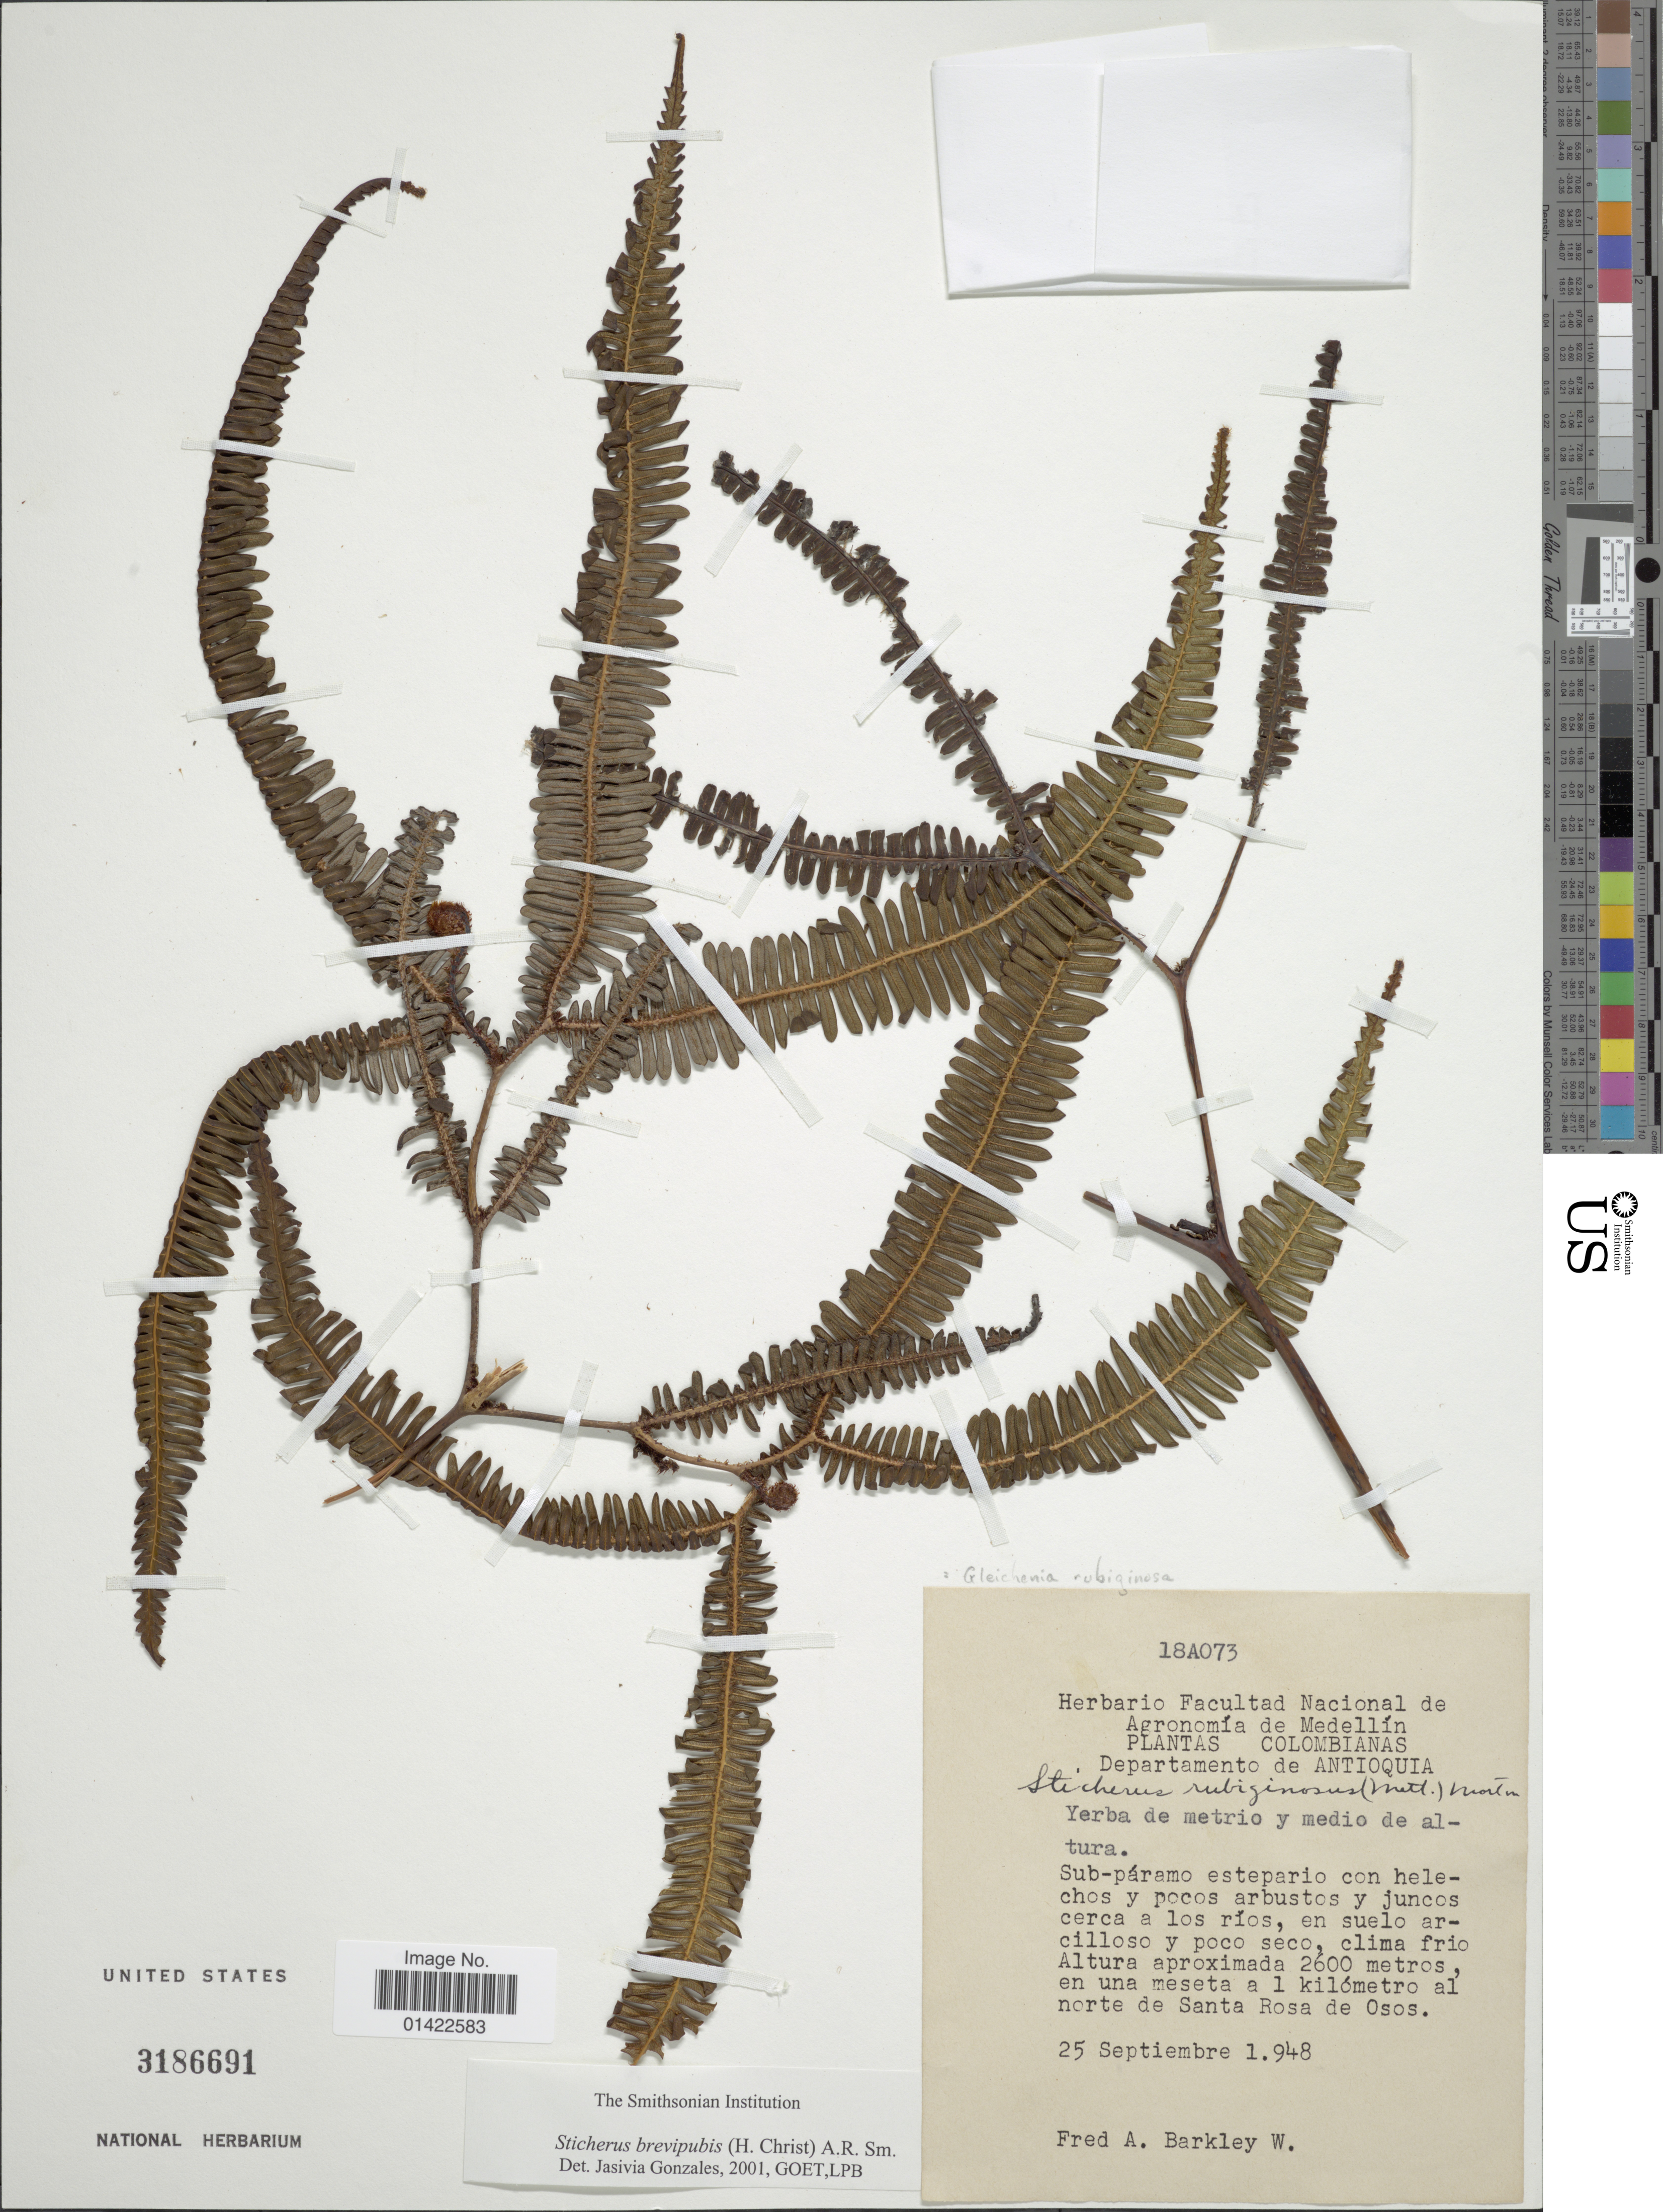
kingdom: Plantae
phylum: Tracheophyta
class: Polypodiopsida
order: Gleicheniales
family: Gleicheniaceae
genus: Sticherus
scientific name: Sticherus rubiginosus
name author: (Mett.) Nakai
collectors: F. A. Barkley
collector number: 18A073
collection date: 1948-09-25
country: Colombia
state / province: Antioquia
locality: Medellín. En una meseta a 1 km al norte de Santa Rosa de Osos.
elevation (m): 2600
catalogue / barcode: US 3186691